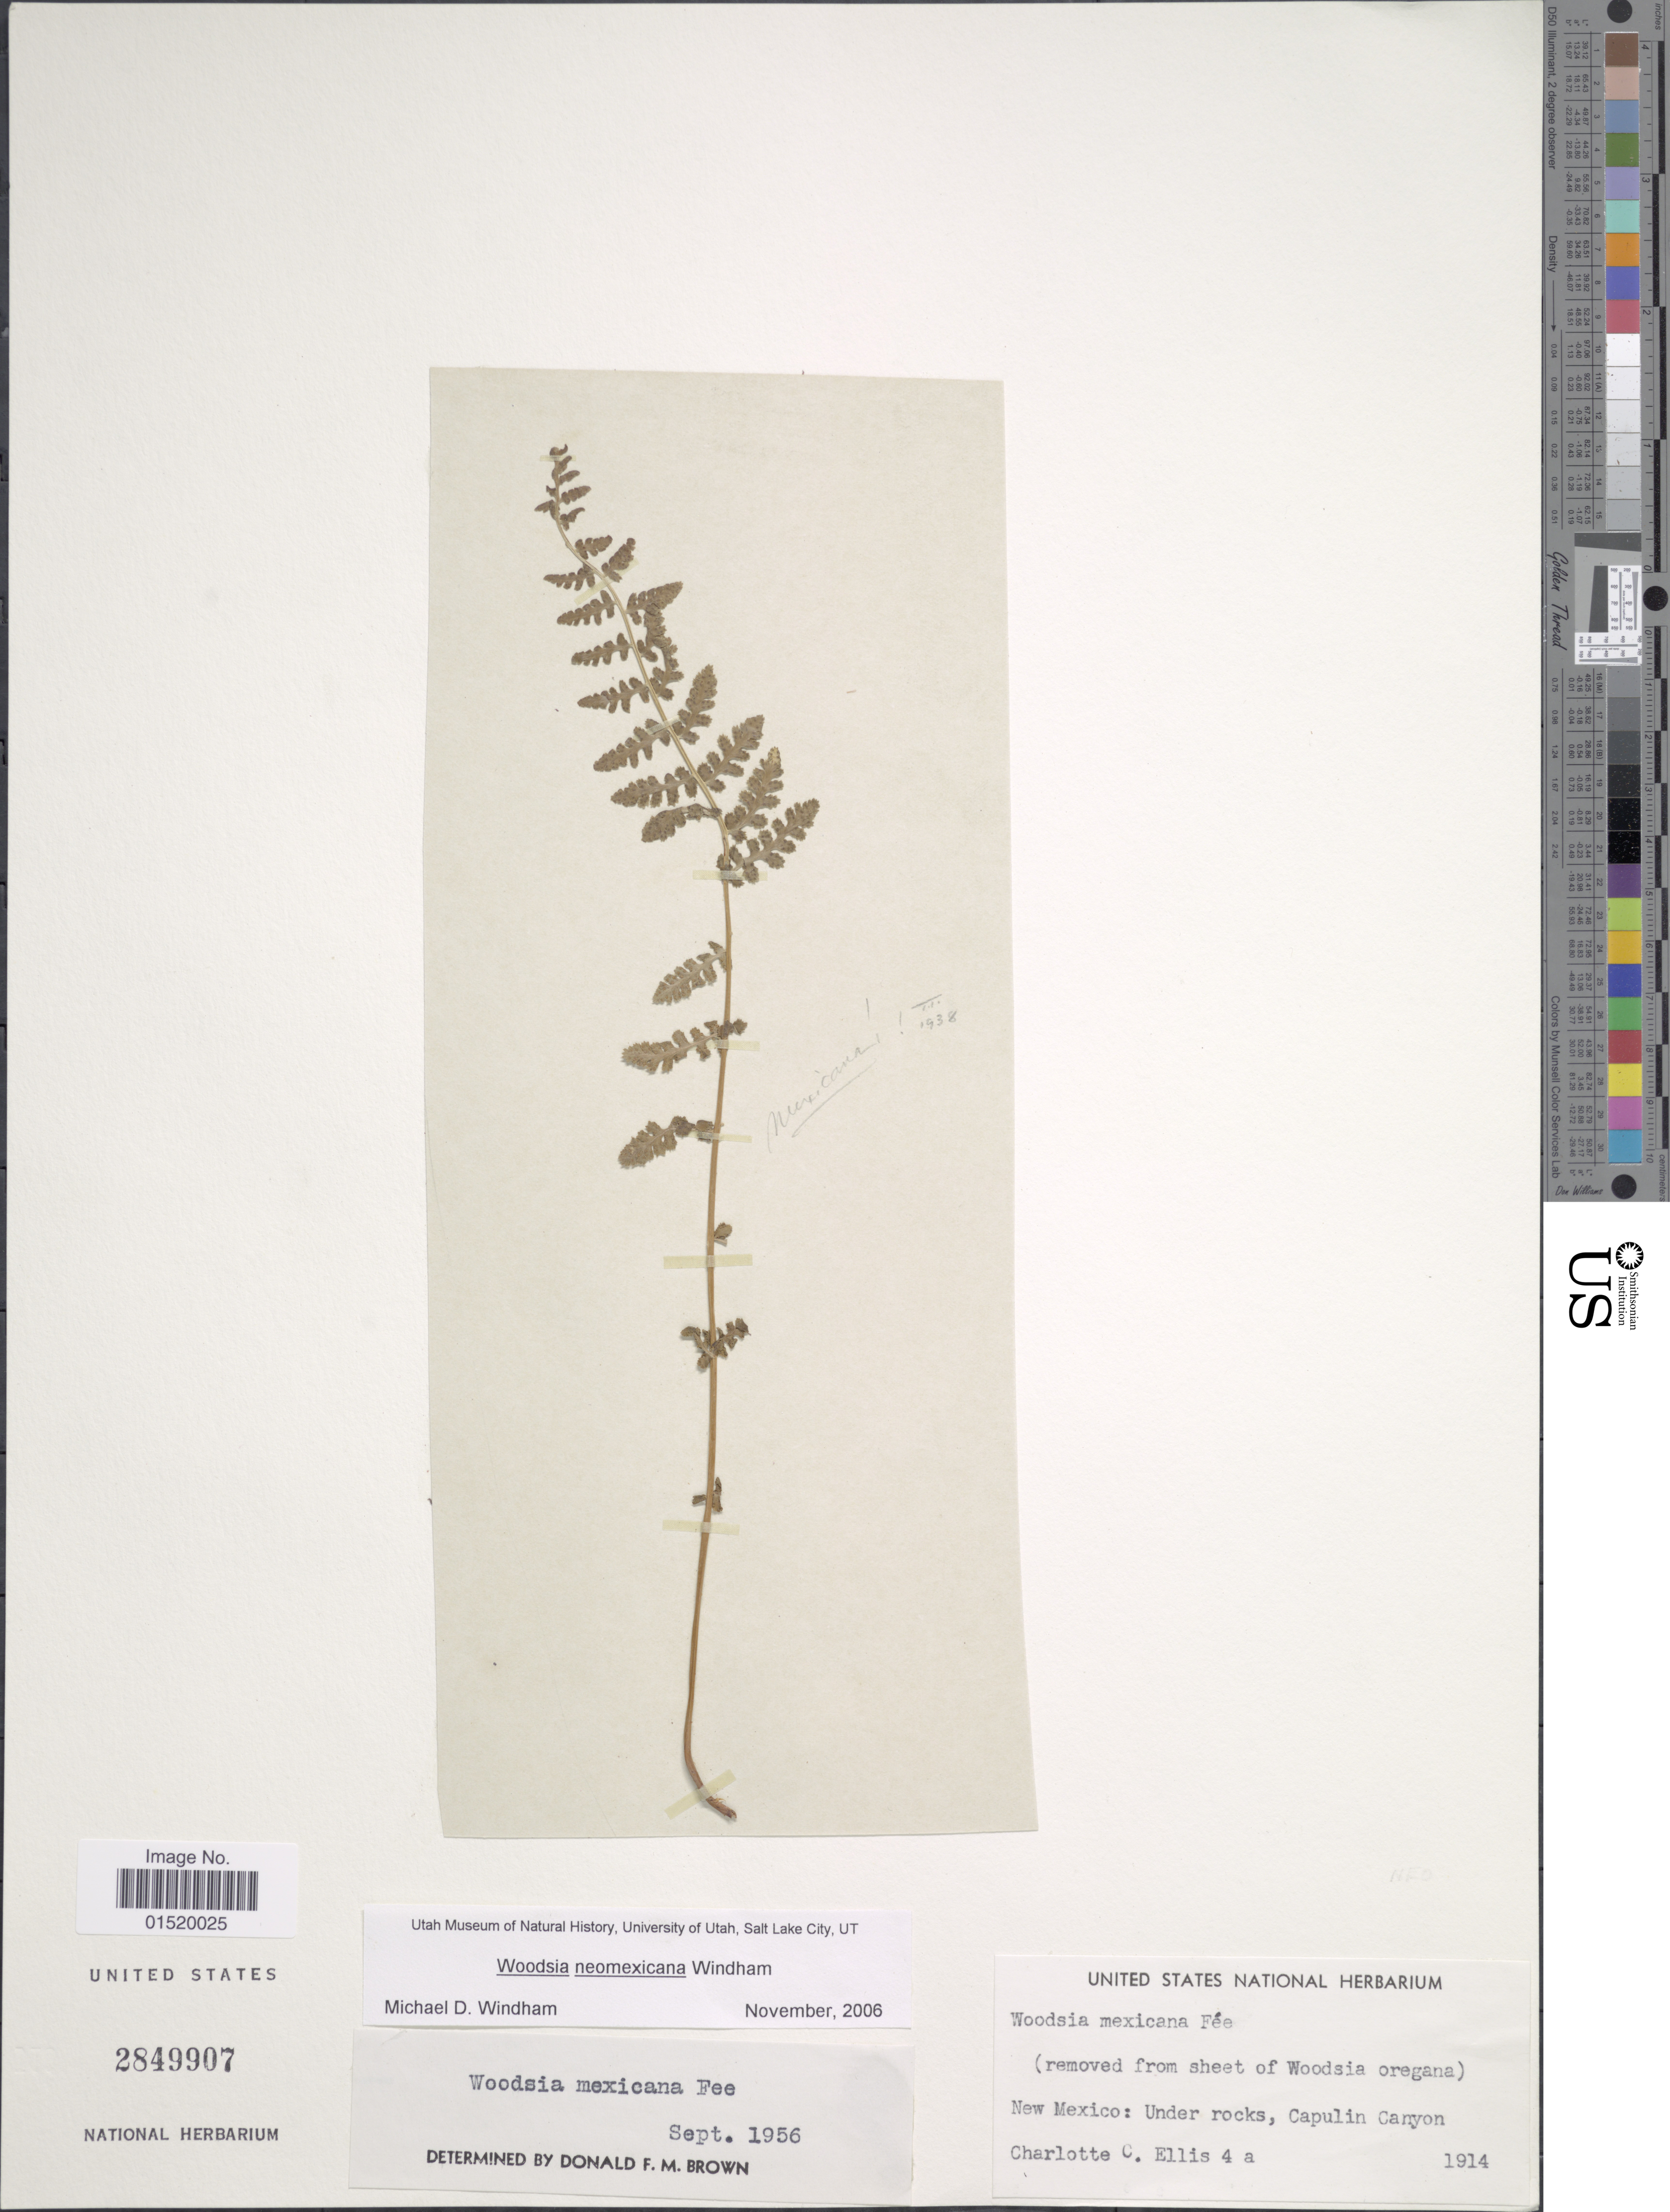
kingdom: Plantae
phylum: Tracheophyta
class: Polypodiopsida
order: Polypodiales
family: Woodsiaceae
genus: Woodsia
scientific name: Woodsia neomexicana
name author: Windham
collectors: C. C. Ellis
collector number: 4a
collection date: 1914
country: United States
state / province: New Mexico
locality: Under rocks, Capulin Canyon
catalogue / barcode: US 2849907